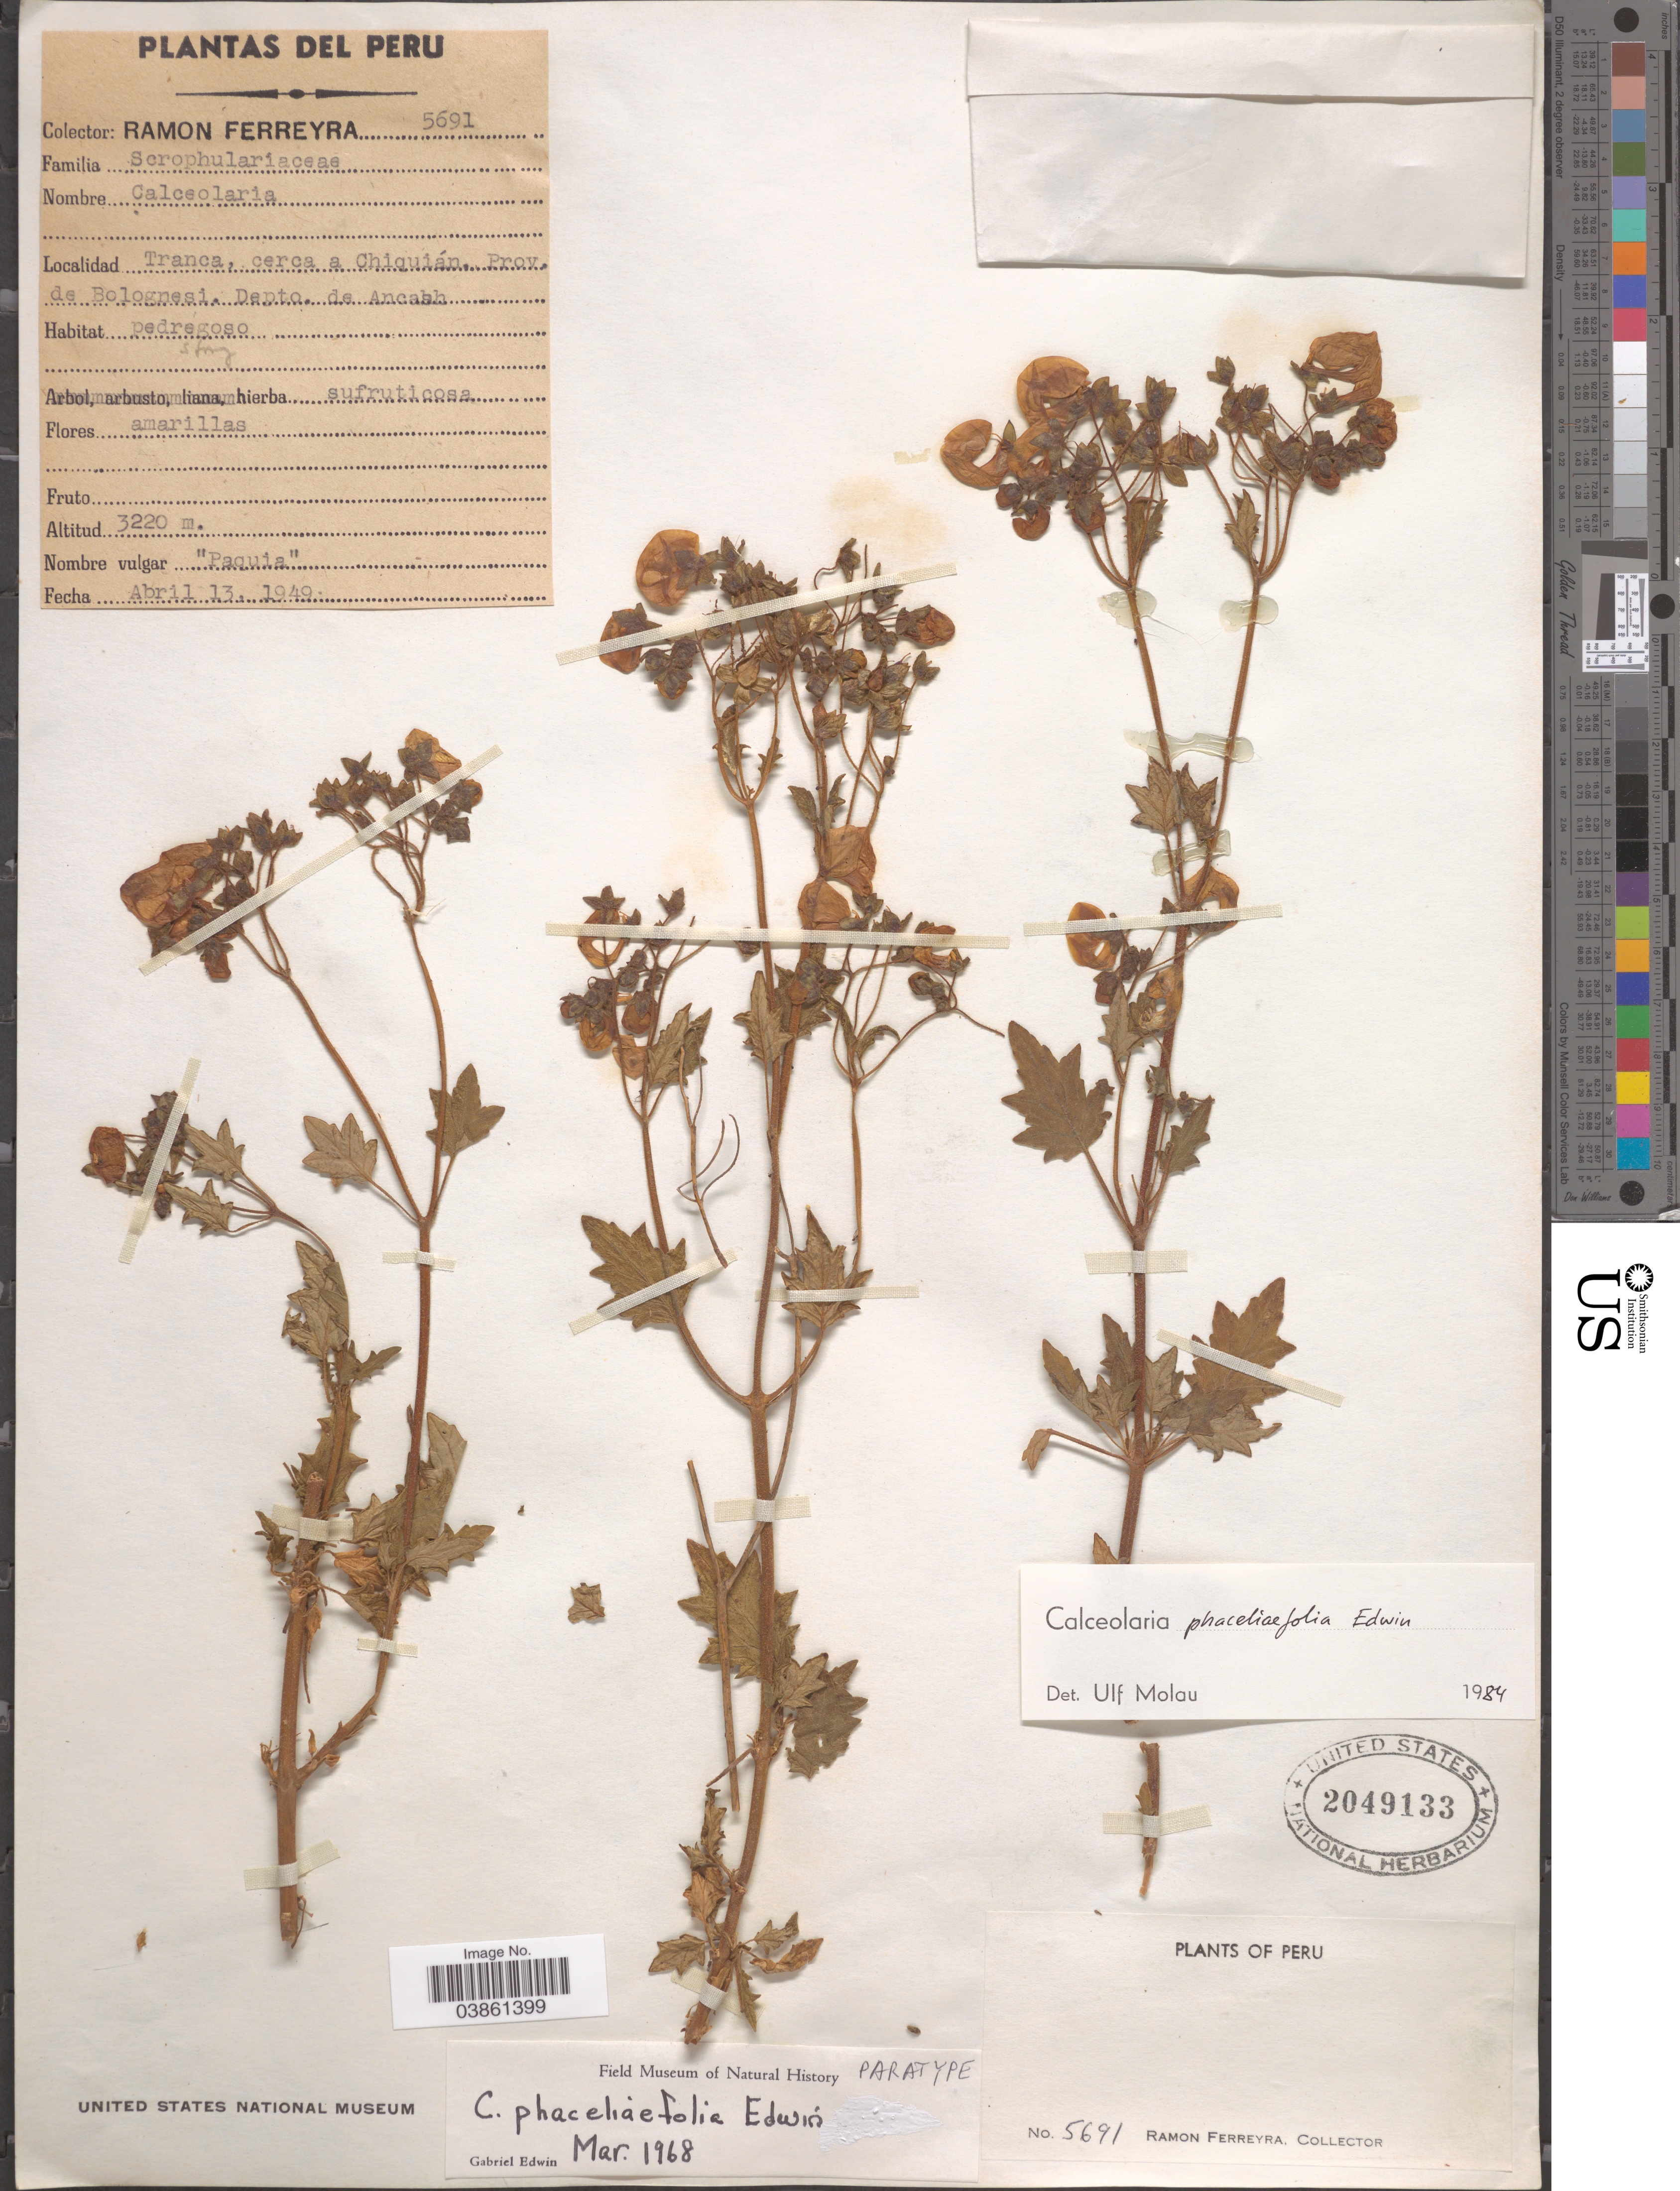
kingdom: Plantae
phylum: Tracheophyta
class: Magnoliopsida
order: Lamiales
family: Calceolariaceae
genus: Calceolaria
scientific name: Calceolaria phaceliaefolia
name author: Edwin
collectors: R. A. Ferreyra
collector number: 5691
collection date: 1949-04-13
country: Peru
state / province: Ancash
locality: Tranca, cerca a Chiquián. Prov. de Bolognesi. Depto. de Ancash.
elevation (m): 3220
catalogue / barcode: US 2049133